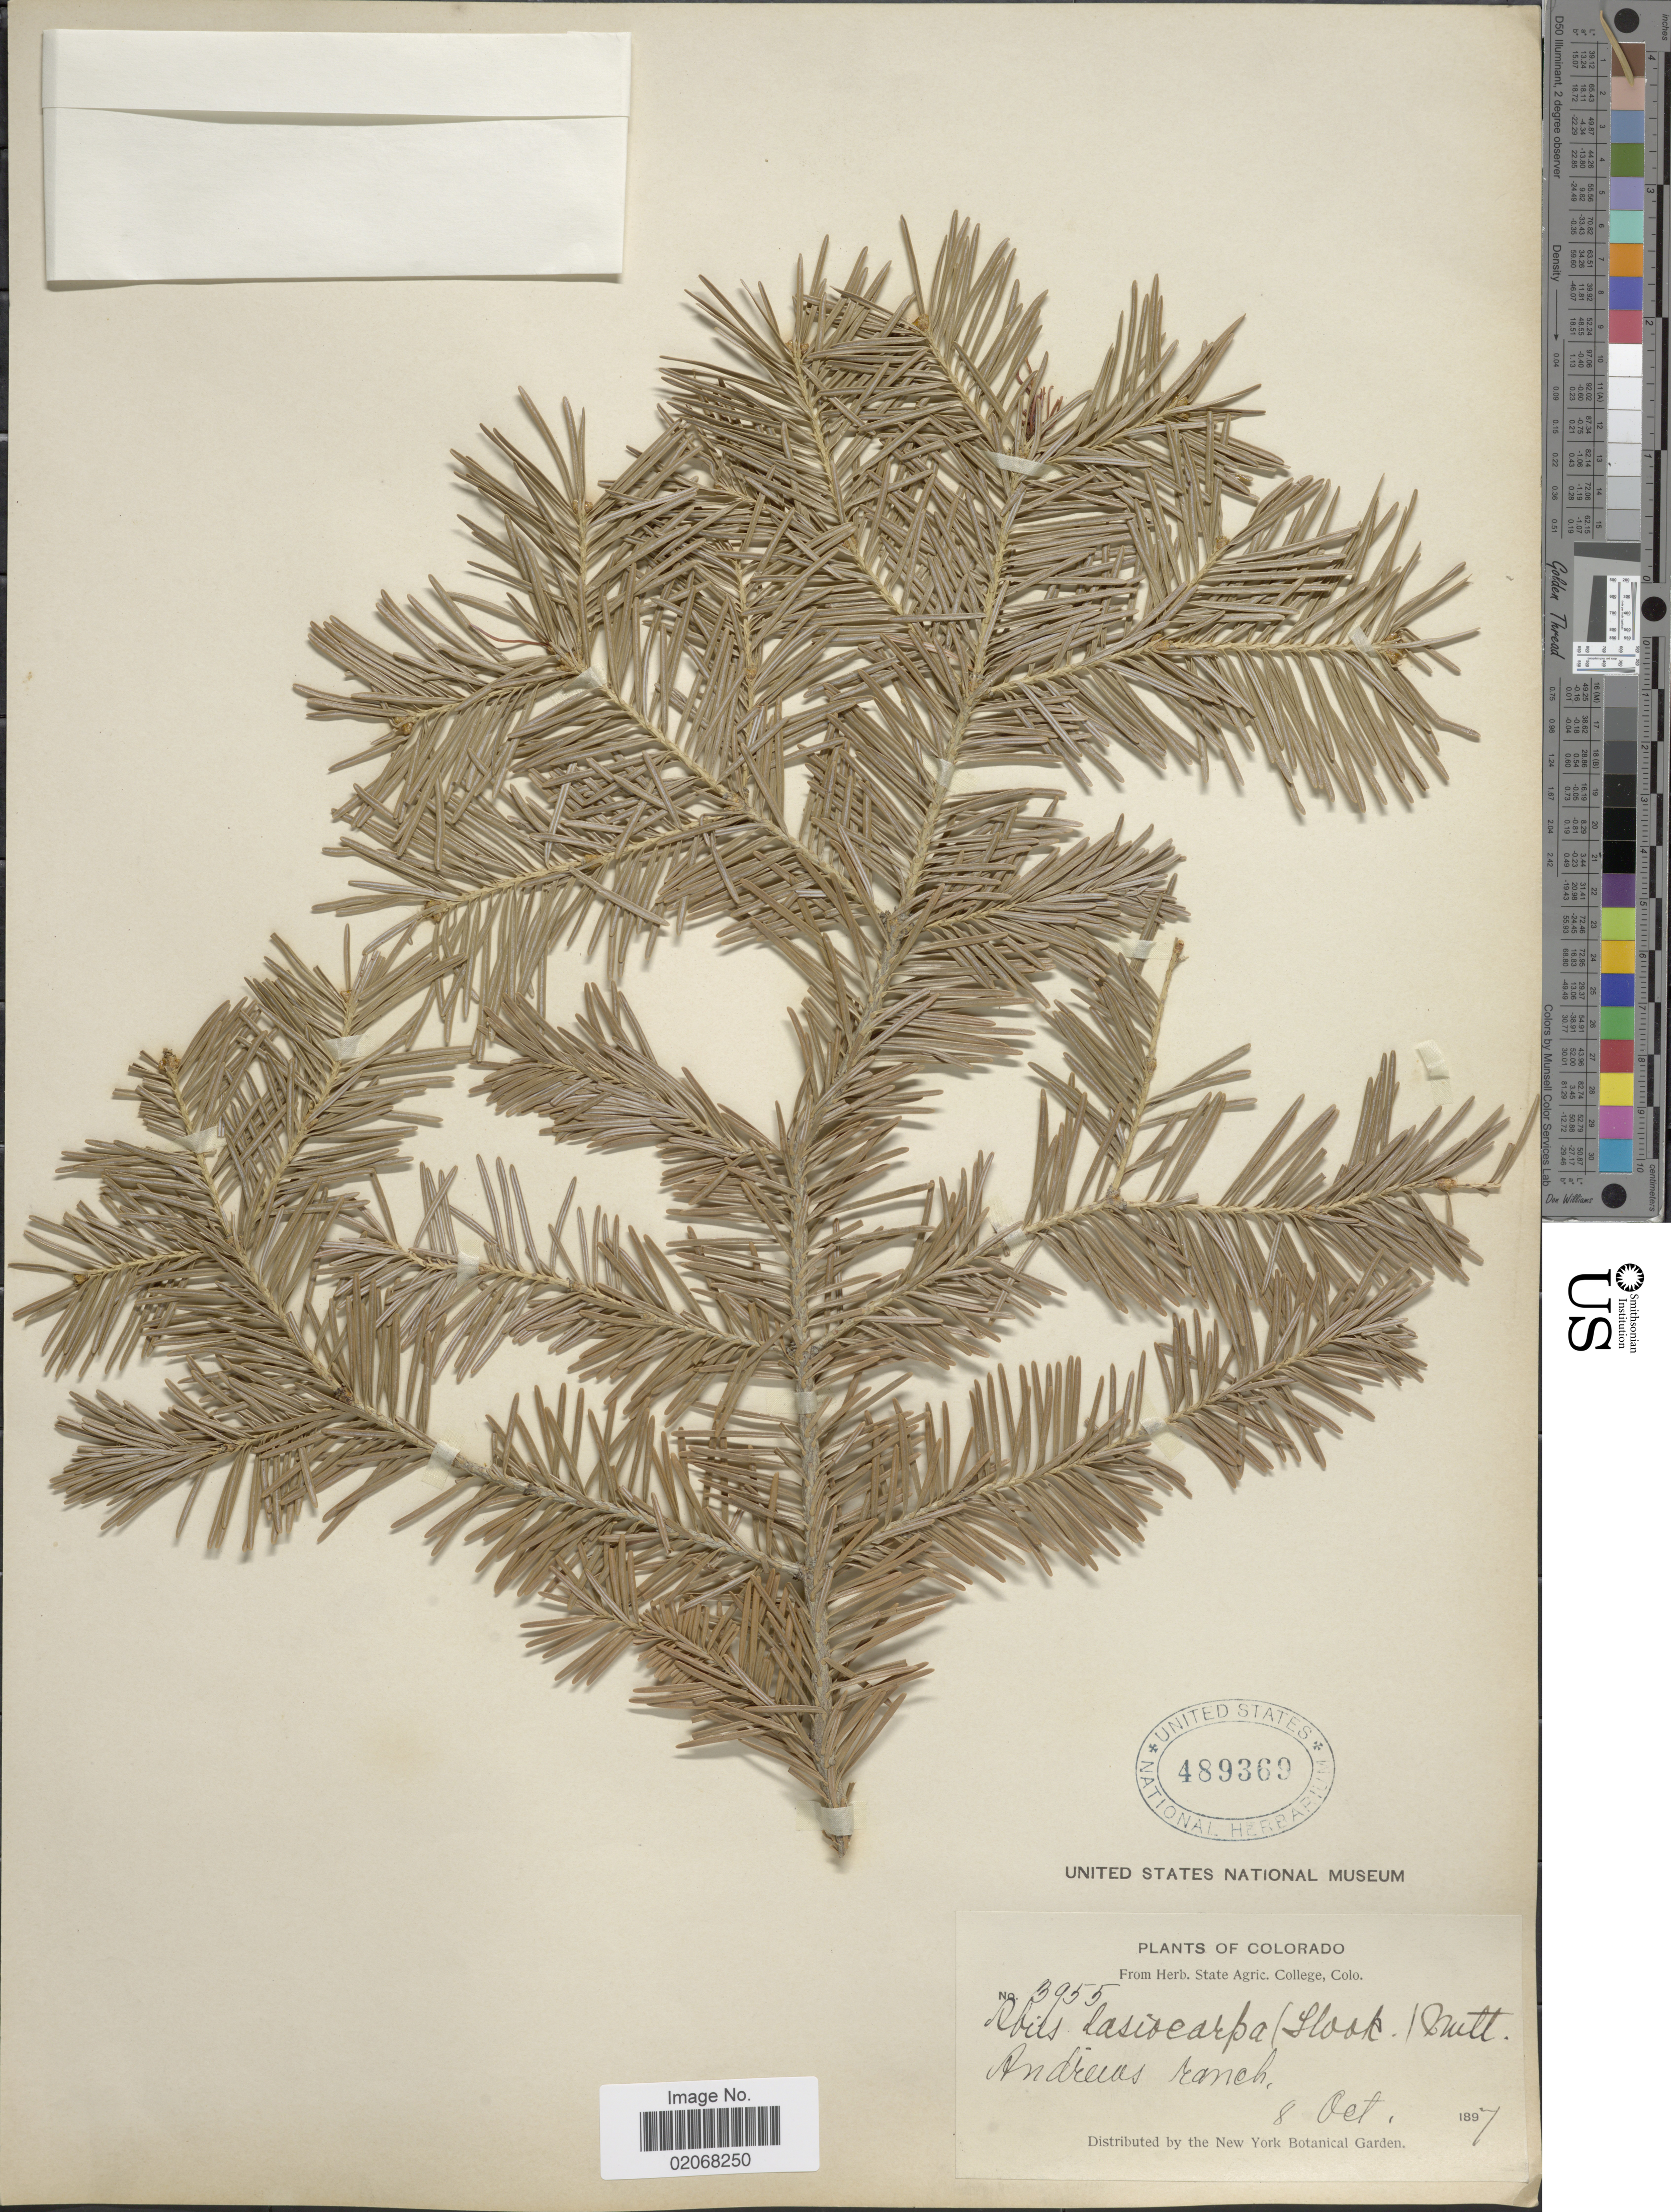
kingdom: Plantae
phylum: Tracheophyta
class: Pinopsida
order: Pinales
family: Pinaceae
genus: Abies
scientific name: Abies lasiocarpa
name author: (Hook.) Nutt.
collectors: New York Botanical Gardens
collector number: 3955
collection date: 1897-10-08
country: United States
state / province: Colorado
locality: Andrews Ranch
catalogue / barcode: US 489369